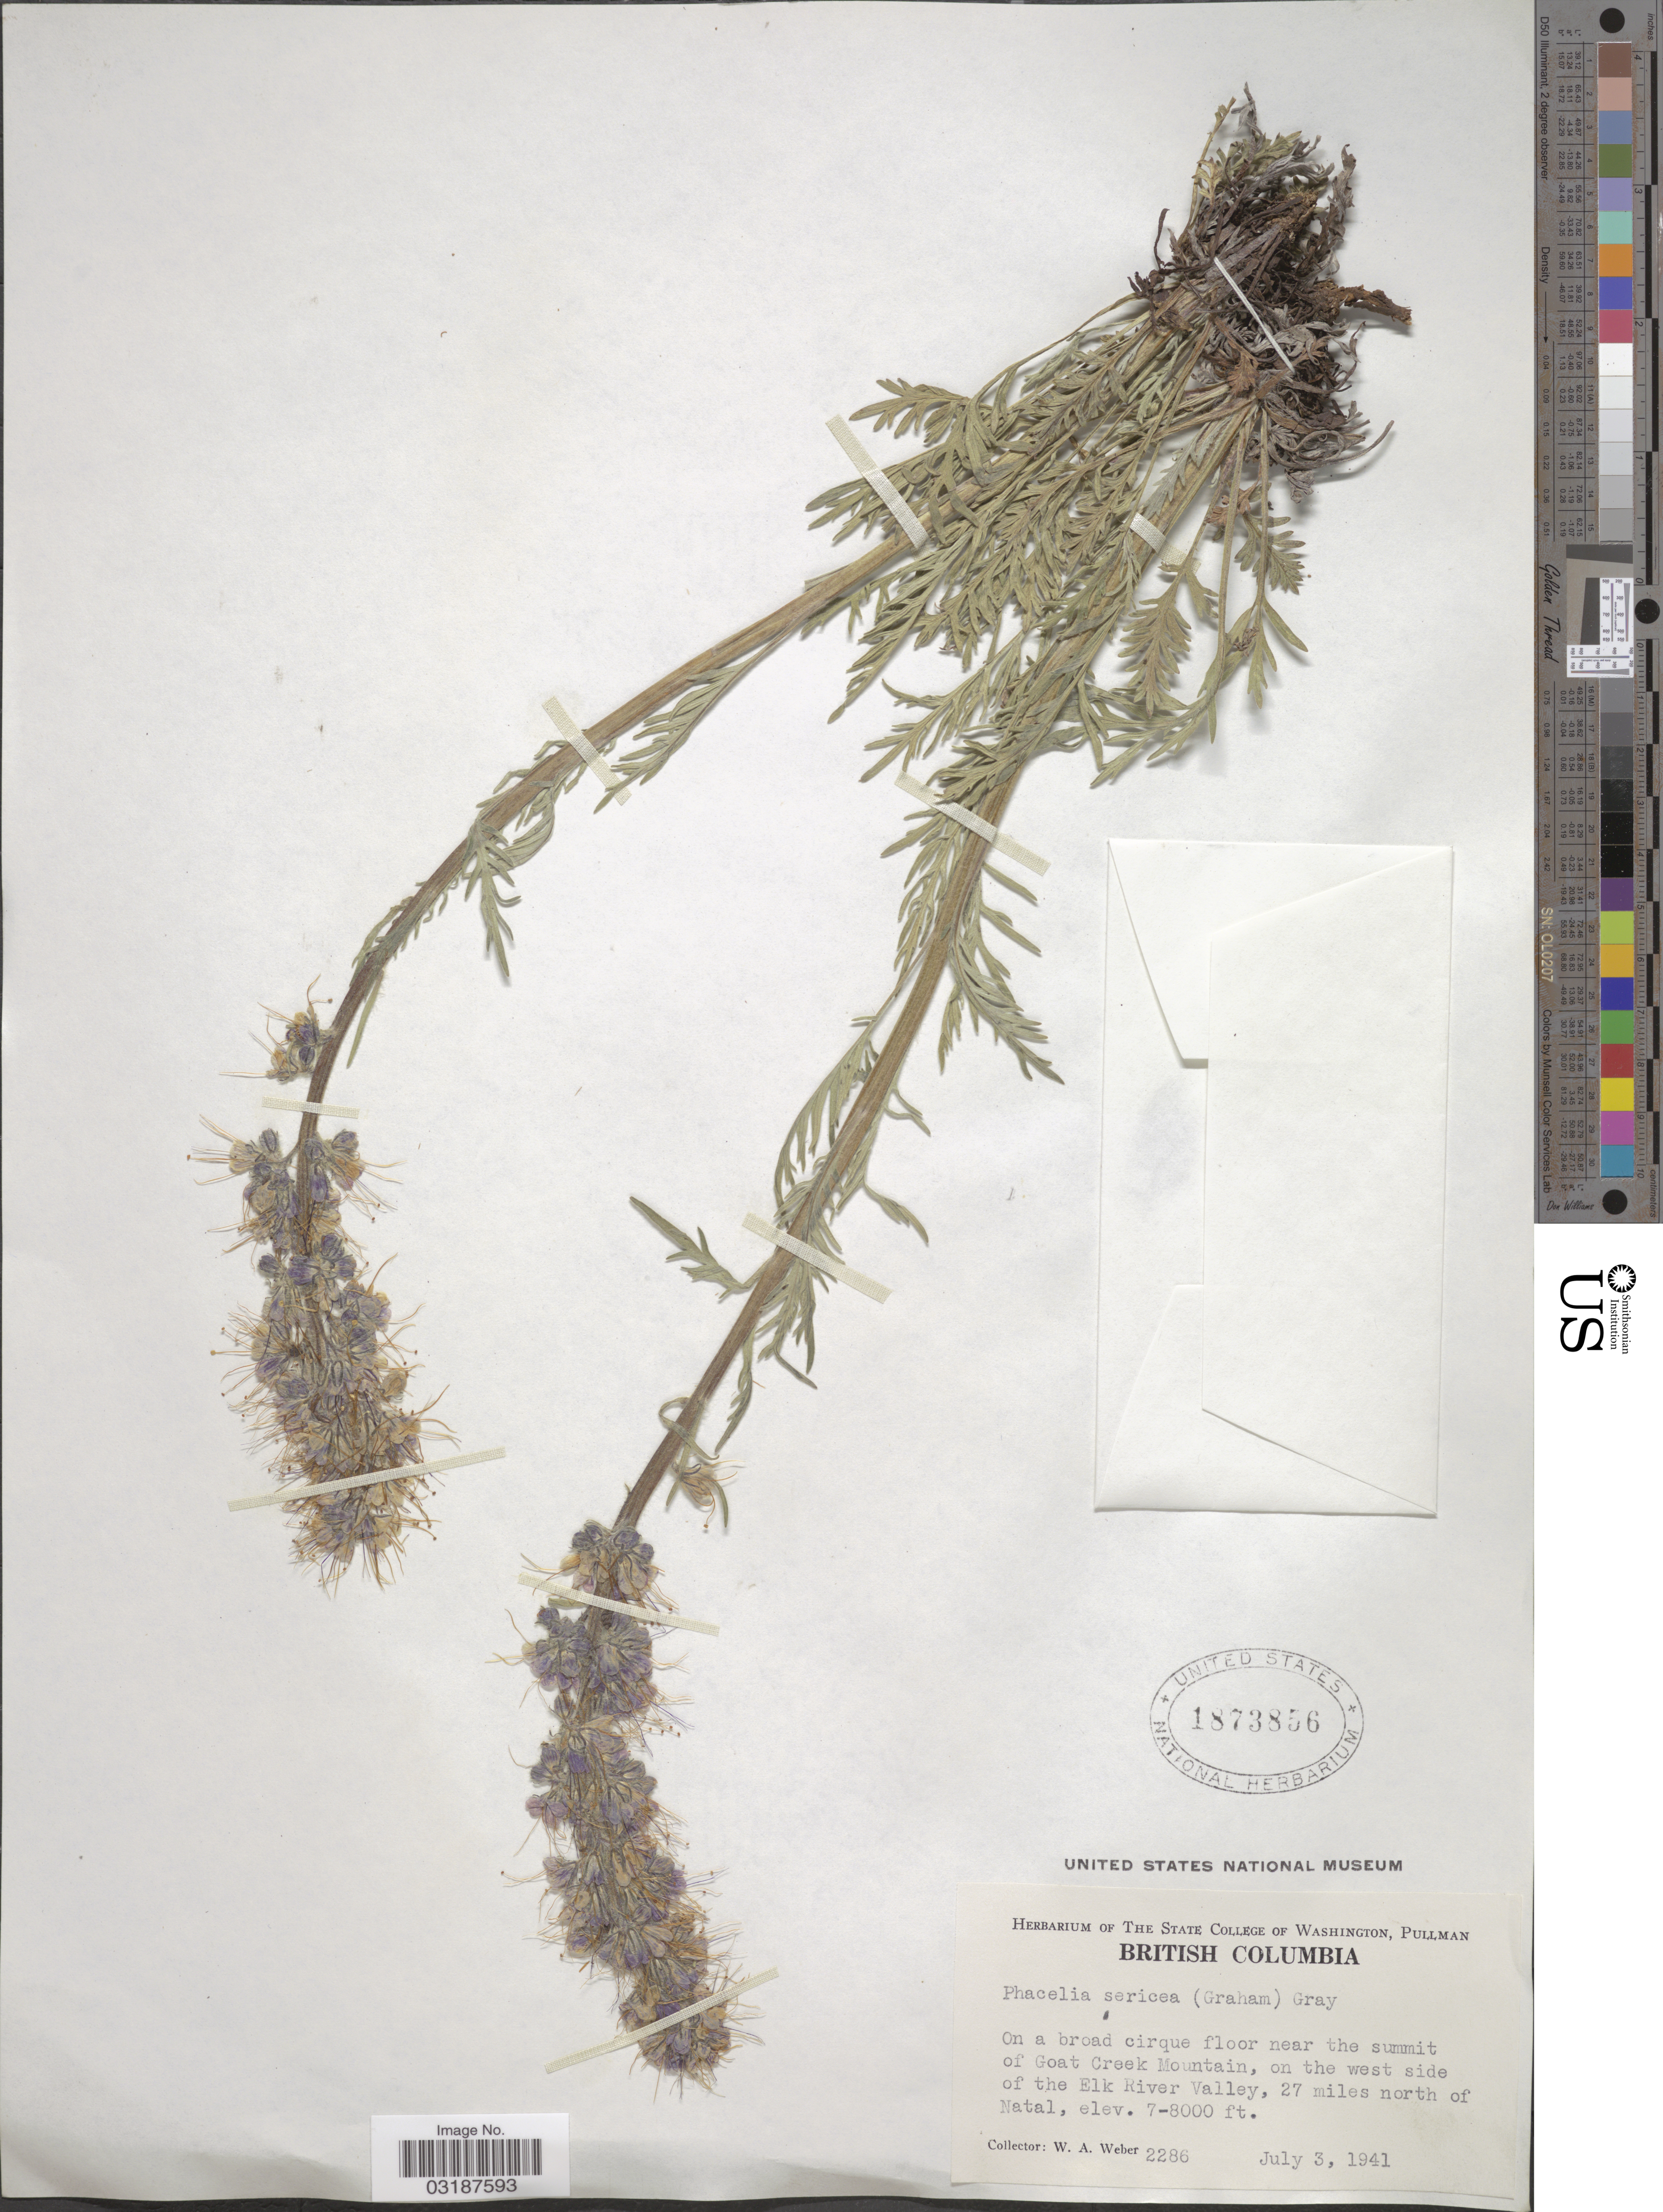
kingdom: Plantae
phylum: Tracheophyta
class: Magnoliopsida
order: Boraginales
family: Hydrophyllaceae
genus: Phacelia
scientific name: Phacelia sericea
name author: (Graham) A. Gray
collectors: W. A. Weber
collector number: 2286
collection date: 1941-07-03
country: Canada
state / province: British Columbia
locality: On a broad cirque floor near the summit of Goat Creek Mountain, on the west side of the Elk River Valley, 27 miles north of Natal.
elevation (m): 2134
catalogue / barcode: US 1873856